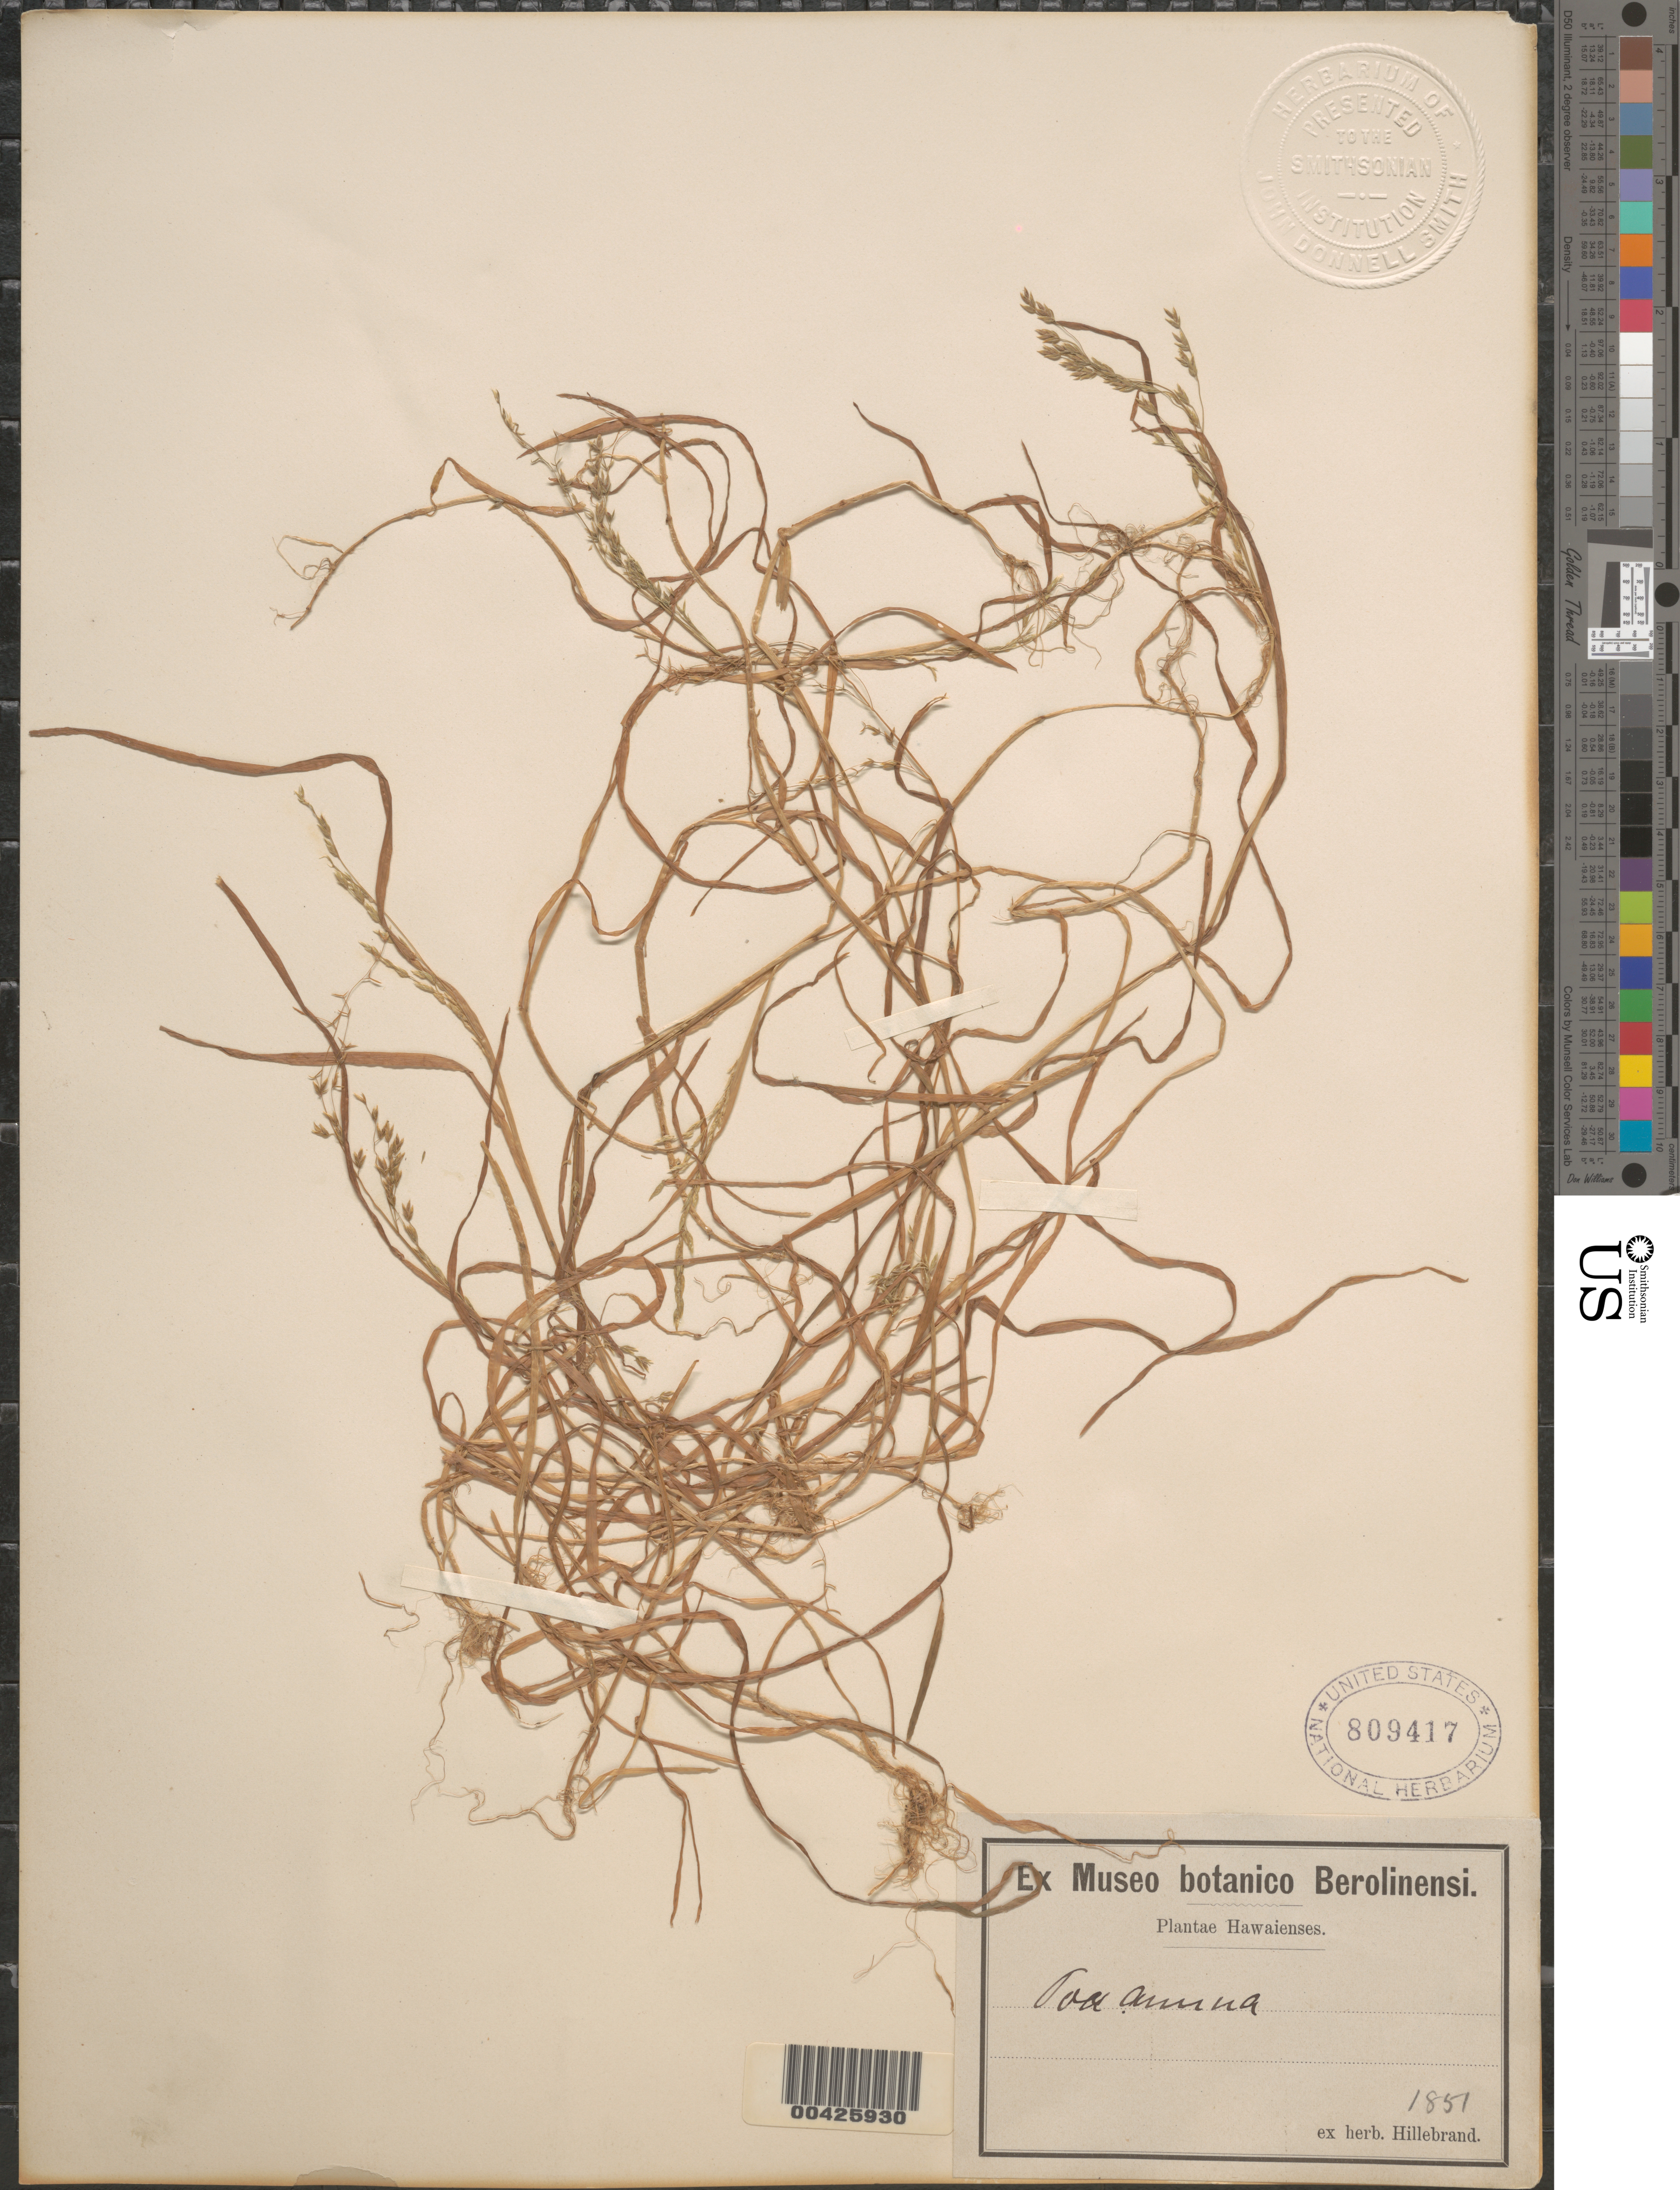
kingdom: Plantae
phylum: Tracheophyta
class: Liliopsida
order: Poales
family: Poaceae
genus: Poa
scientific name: Poa annua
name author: L.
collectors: W. Hillebrand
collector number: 1851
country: United States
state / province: Hawaii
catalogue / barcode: US 809417